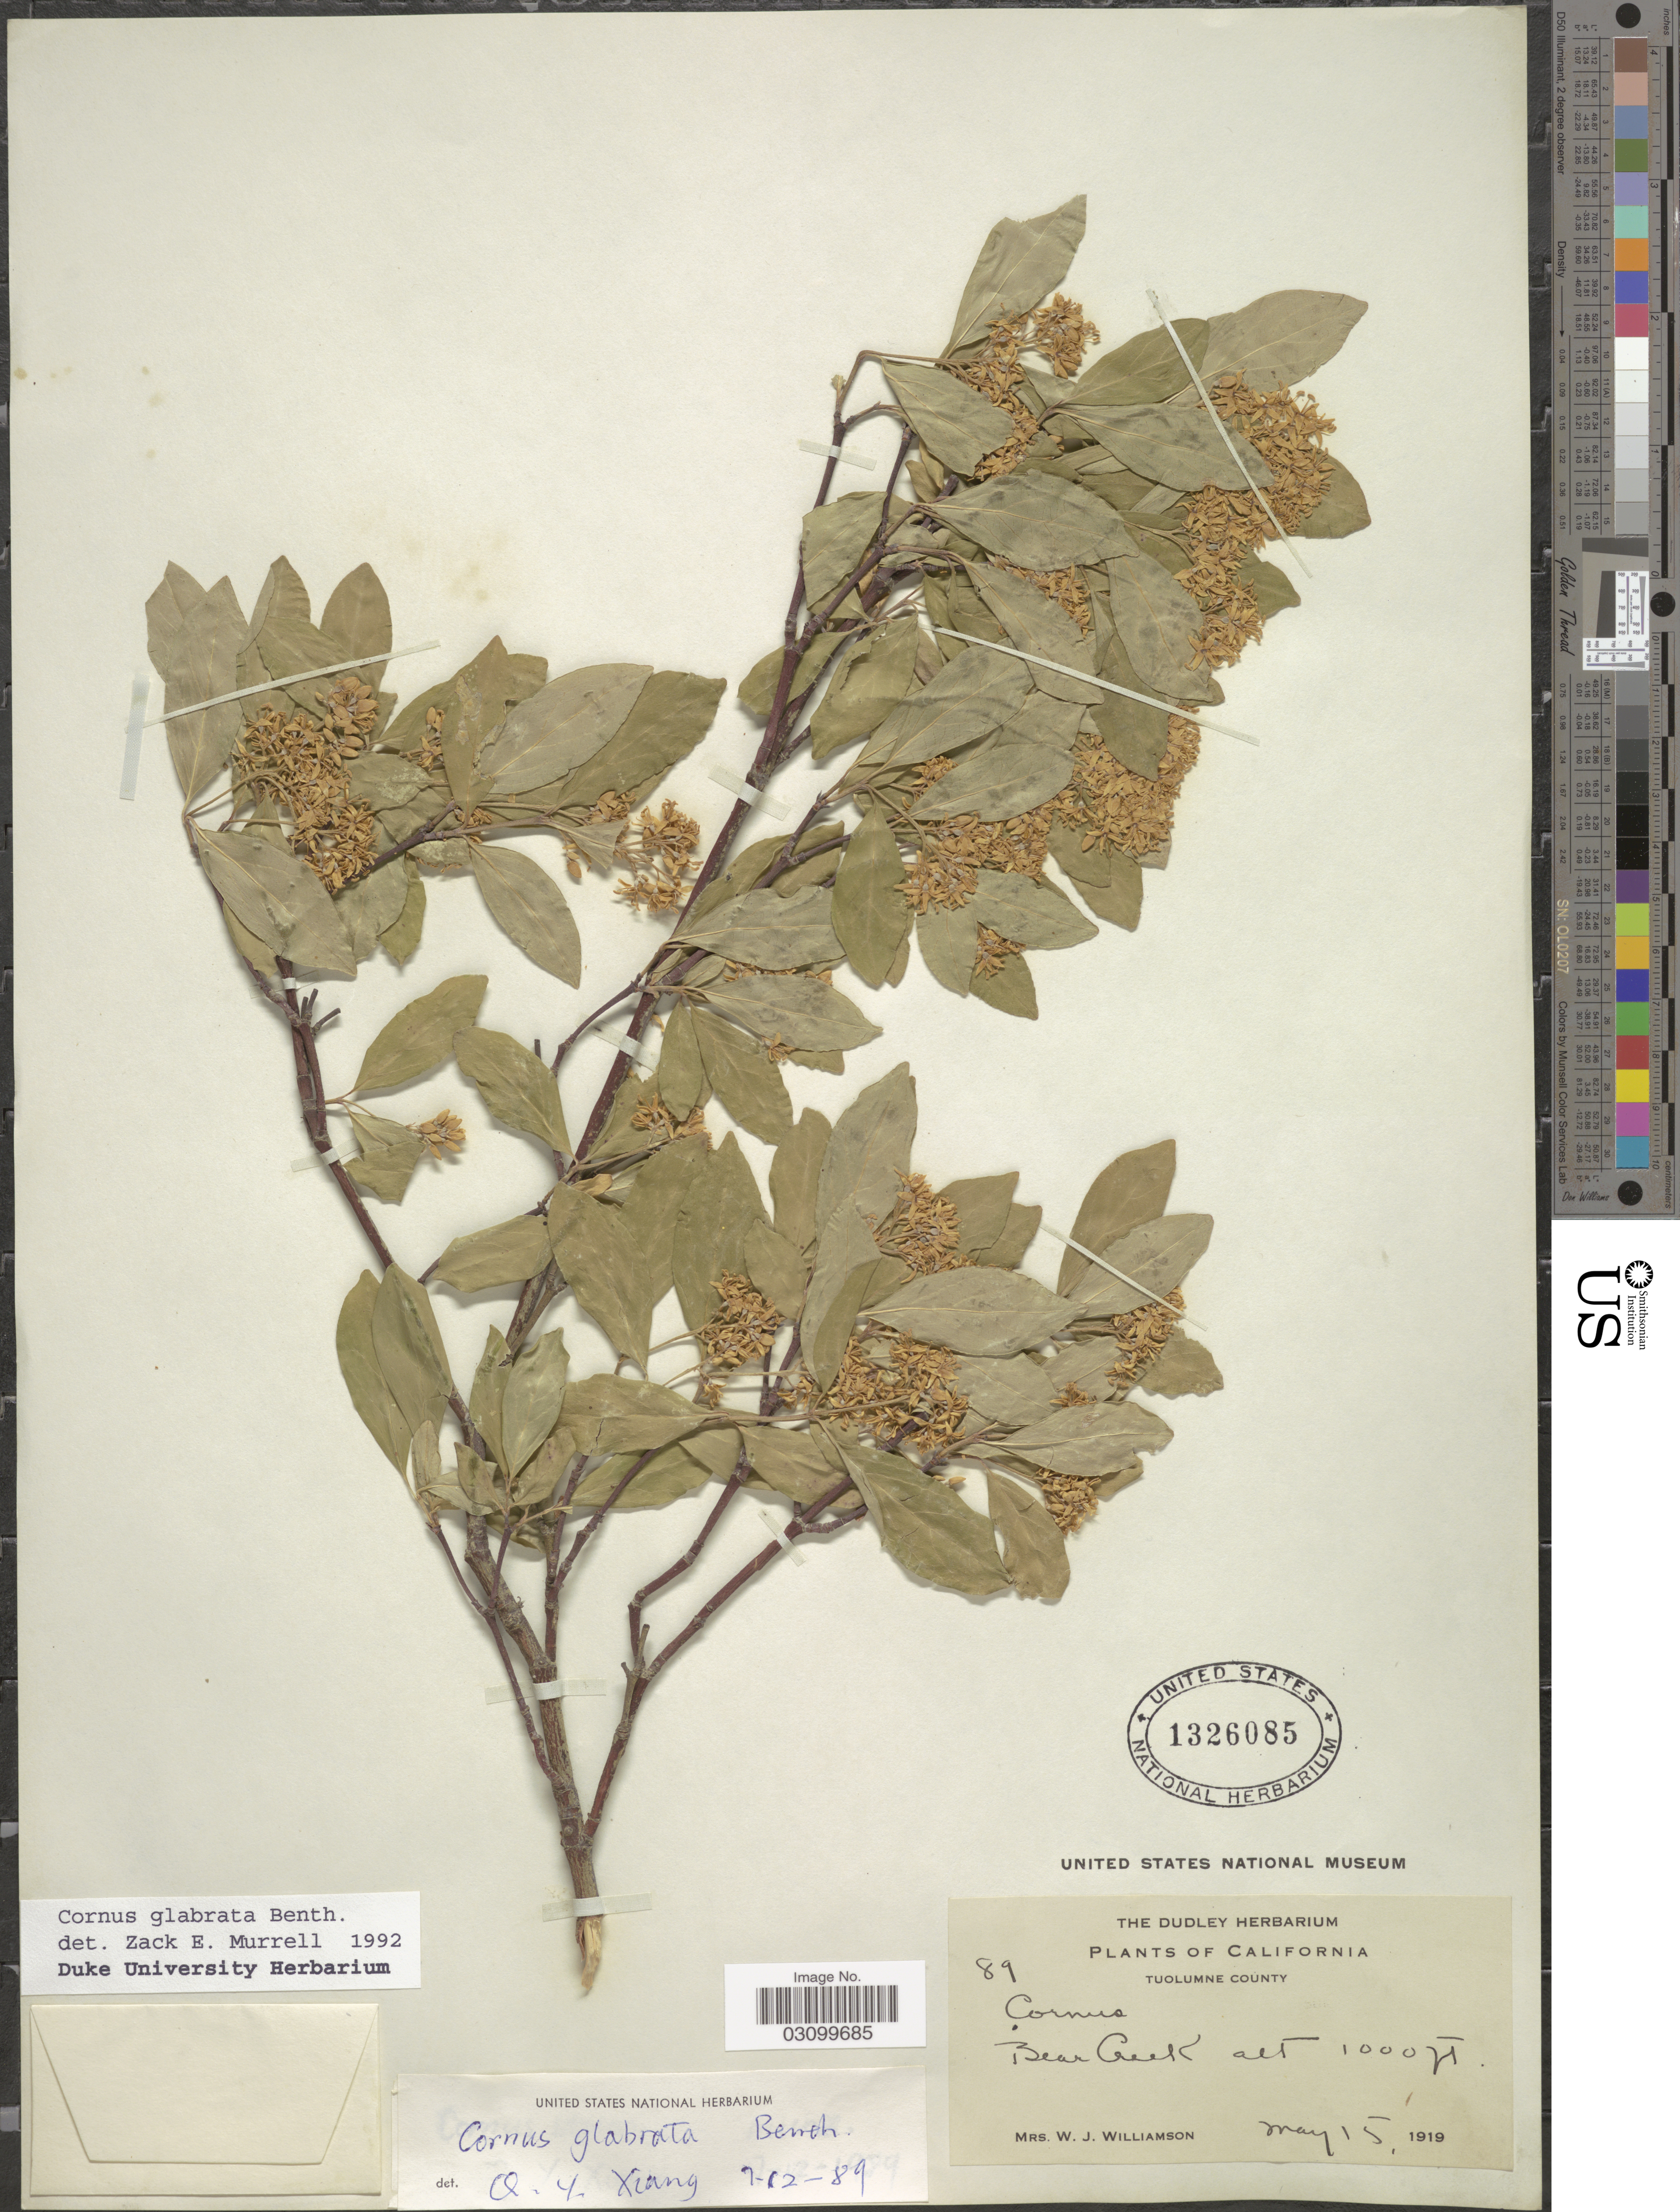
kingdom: Plantae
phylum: Tracheophyta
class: Magnoliopsida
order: Cornales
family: Cornaceae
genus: Cornus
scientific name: Cornus glabrata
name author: Benth.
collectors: W. Williamson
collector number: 89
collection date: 1919-05-15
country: United States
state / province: California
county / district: Tuolumne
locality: Tuolumne County. Bear Creek.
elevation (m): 305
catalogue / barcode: US 1326085